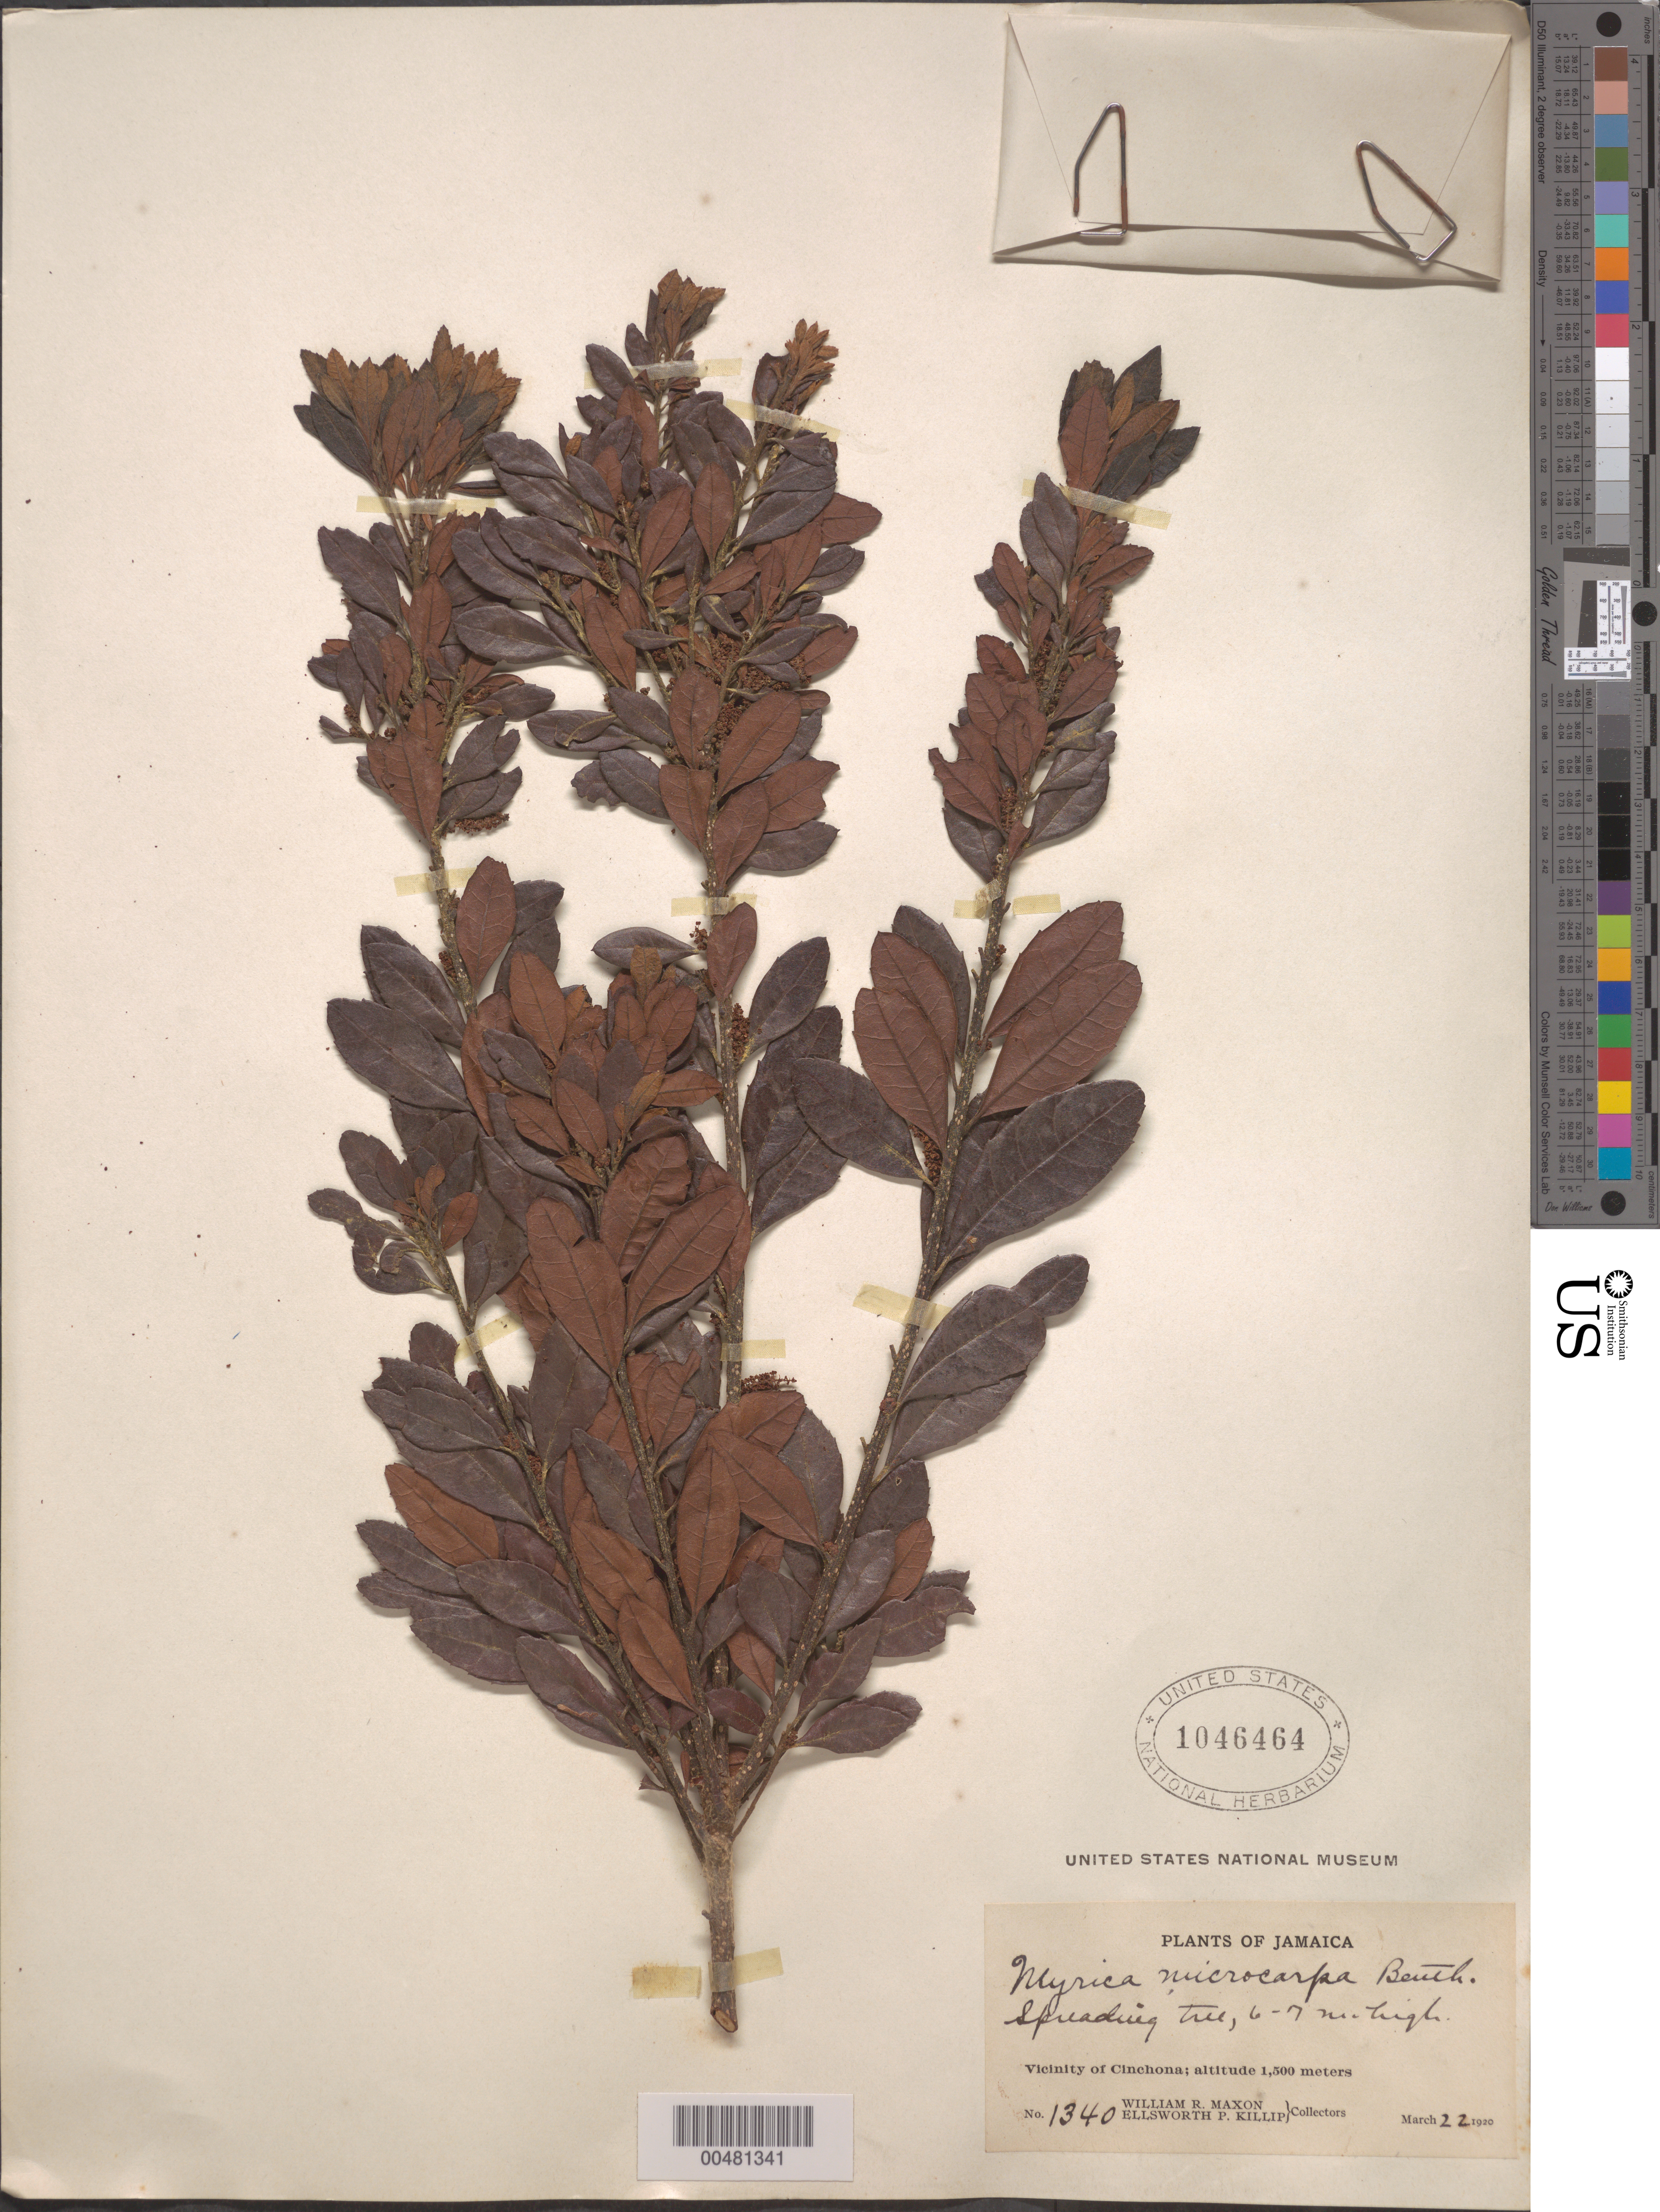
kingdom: Plantae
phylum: Tracheophyta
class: Magnoliopsida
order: Fagales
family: Myricaceae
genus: Myrica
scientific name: Myrica microcarpa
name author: Benth.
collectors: W. R. Maxon & E. P. Killip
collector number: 1340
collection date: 1920-03-22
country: Jamaica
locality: Cinchona, vicinity.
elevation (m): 1500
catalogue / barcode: US 1046464